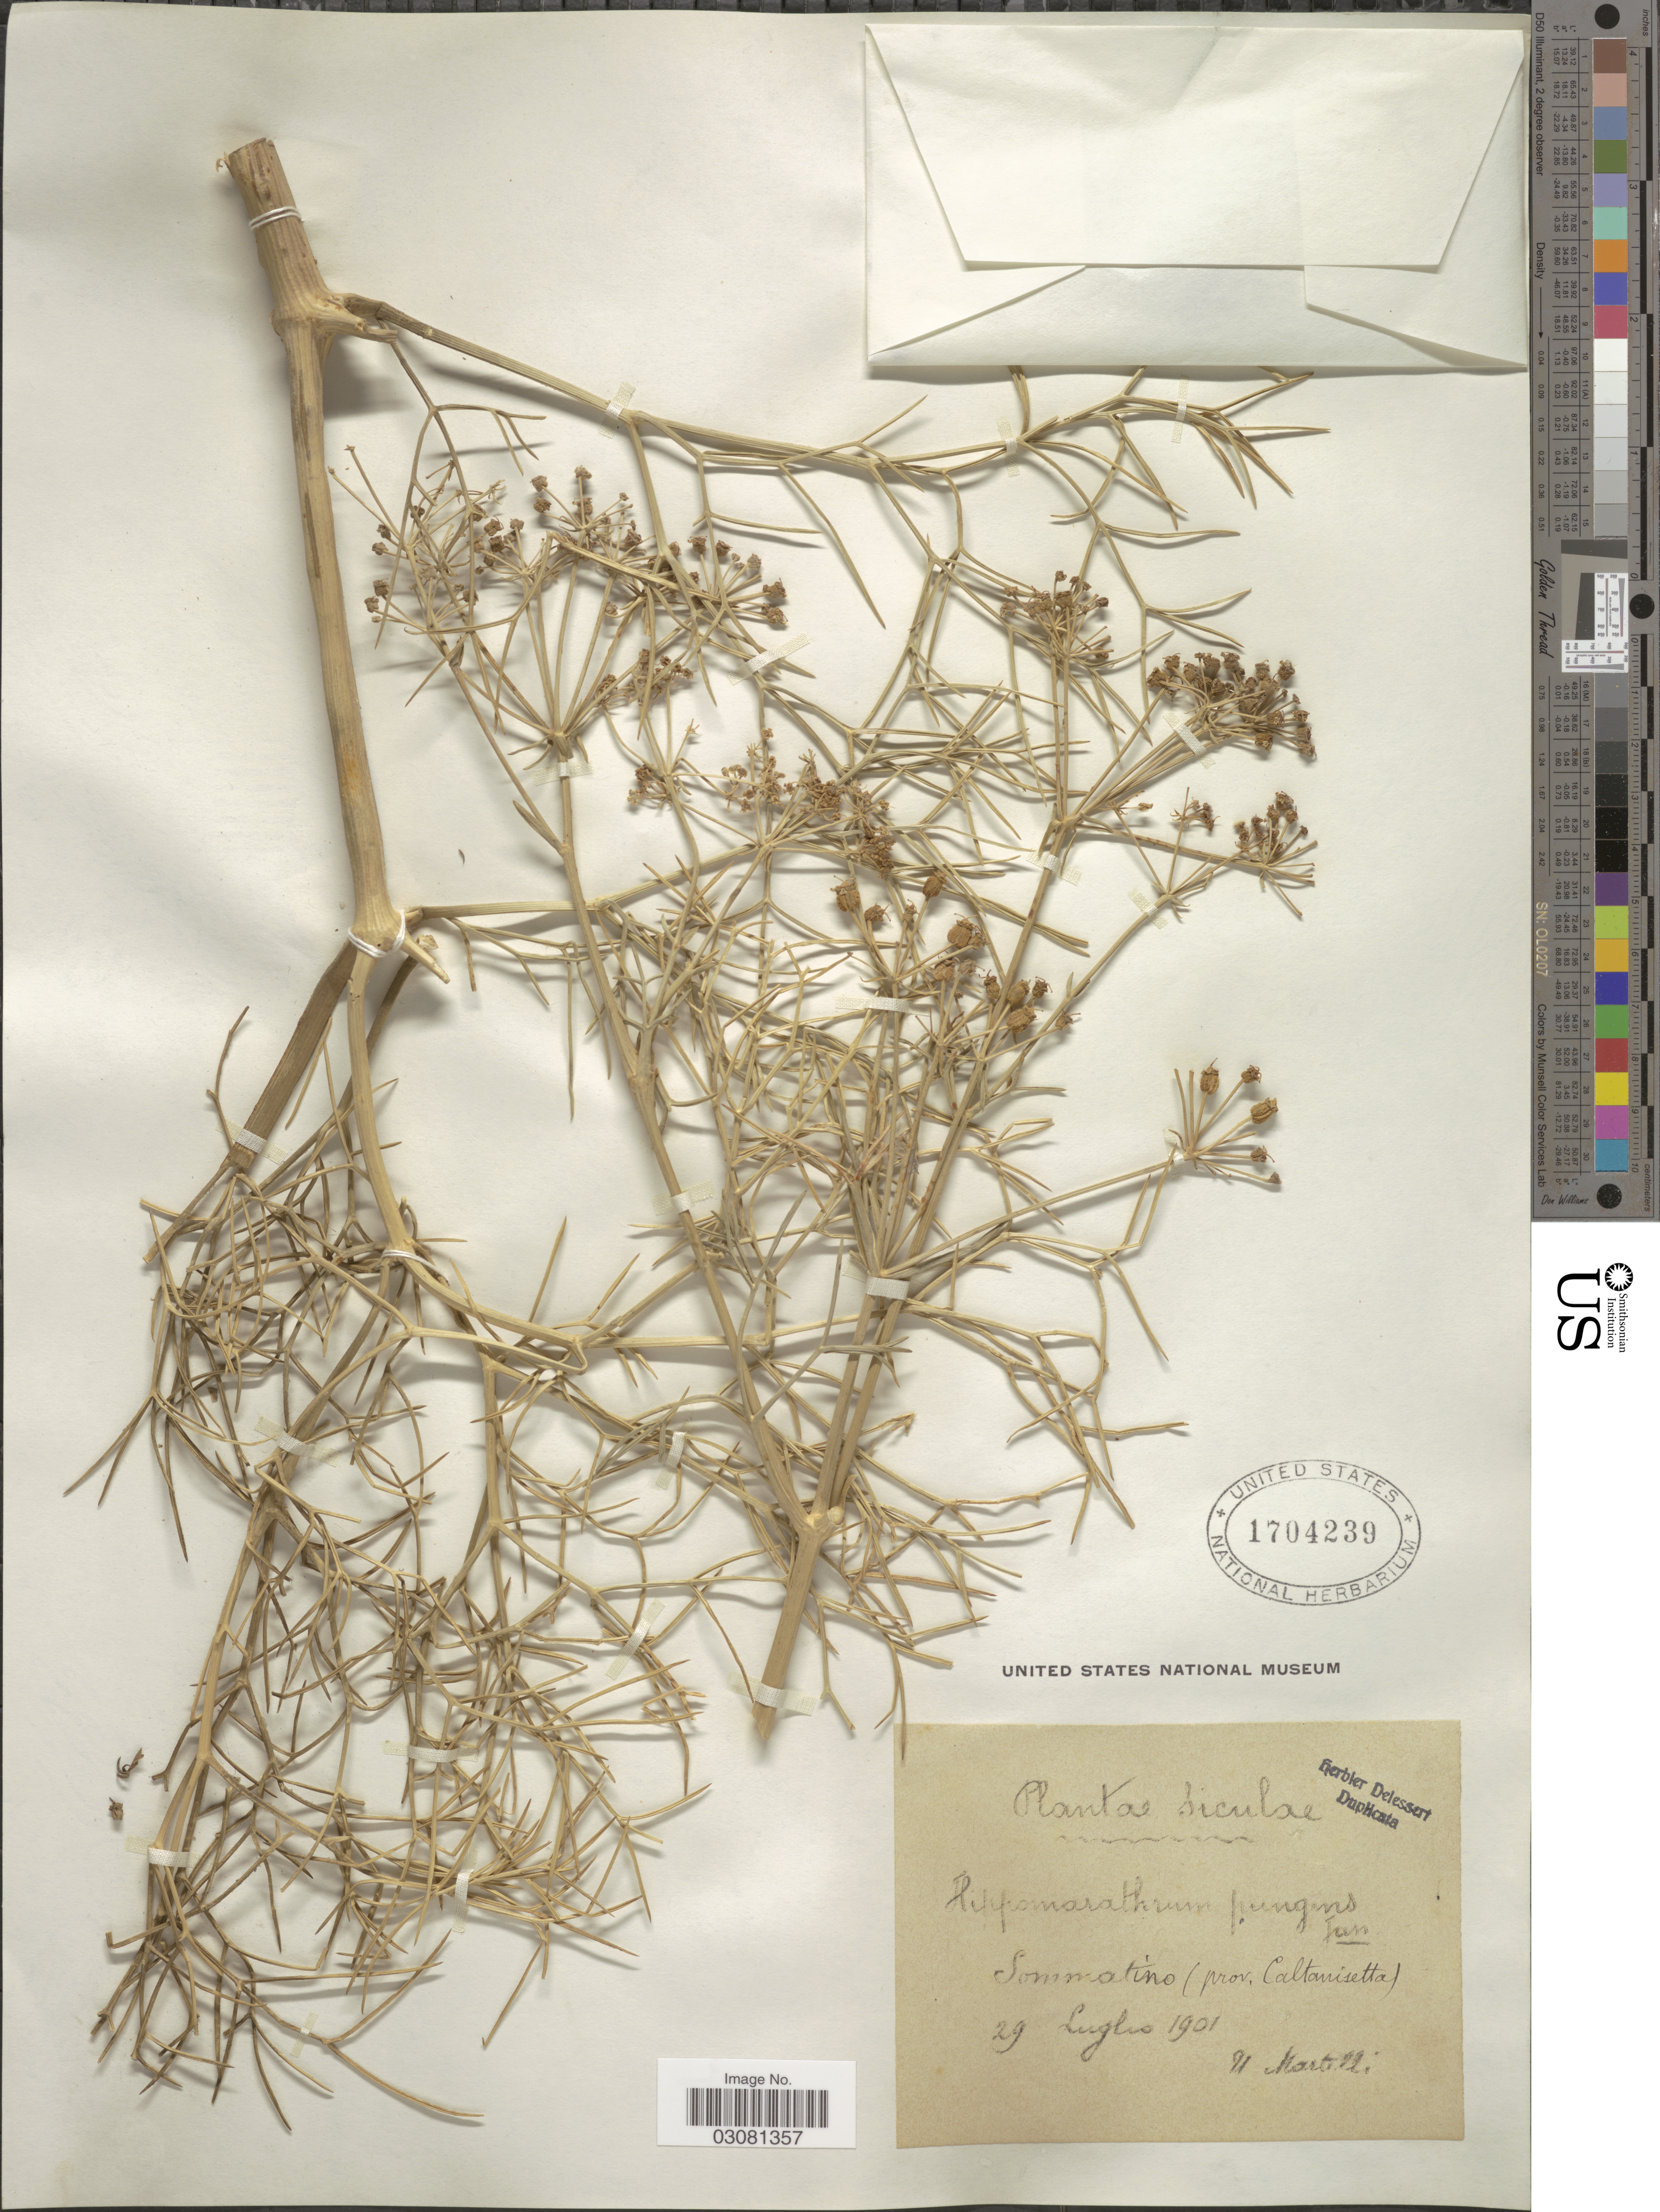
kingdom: Plantae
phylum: Tracheophyta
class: Magnoliopsida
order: Apiales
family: Apiaceae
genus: Hippomarathrum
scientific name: Hippomarathrum pungens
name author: (Jan ex Guss.) Boiss. ex Pomel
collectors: U. Martelli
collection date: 1901-07-29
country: Italy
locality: Siculae. Sommatino (prov. Caltanisetta).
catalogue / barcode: US 1704239